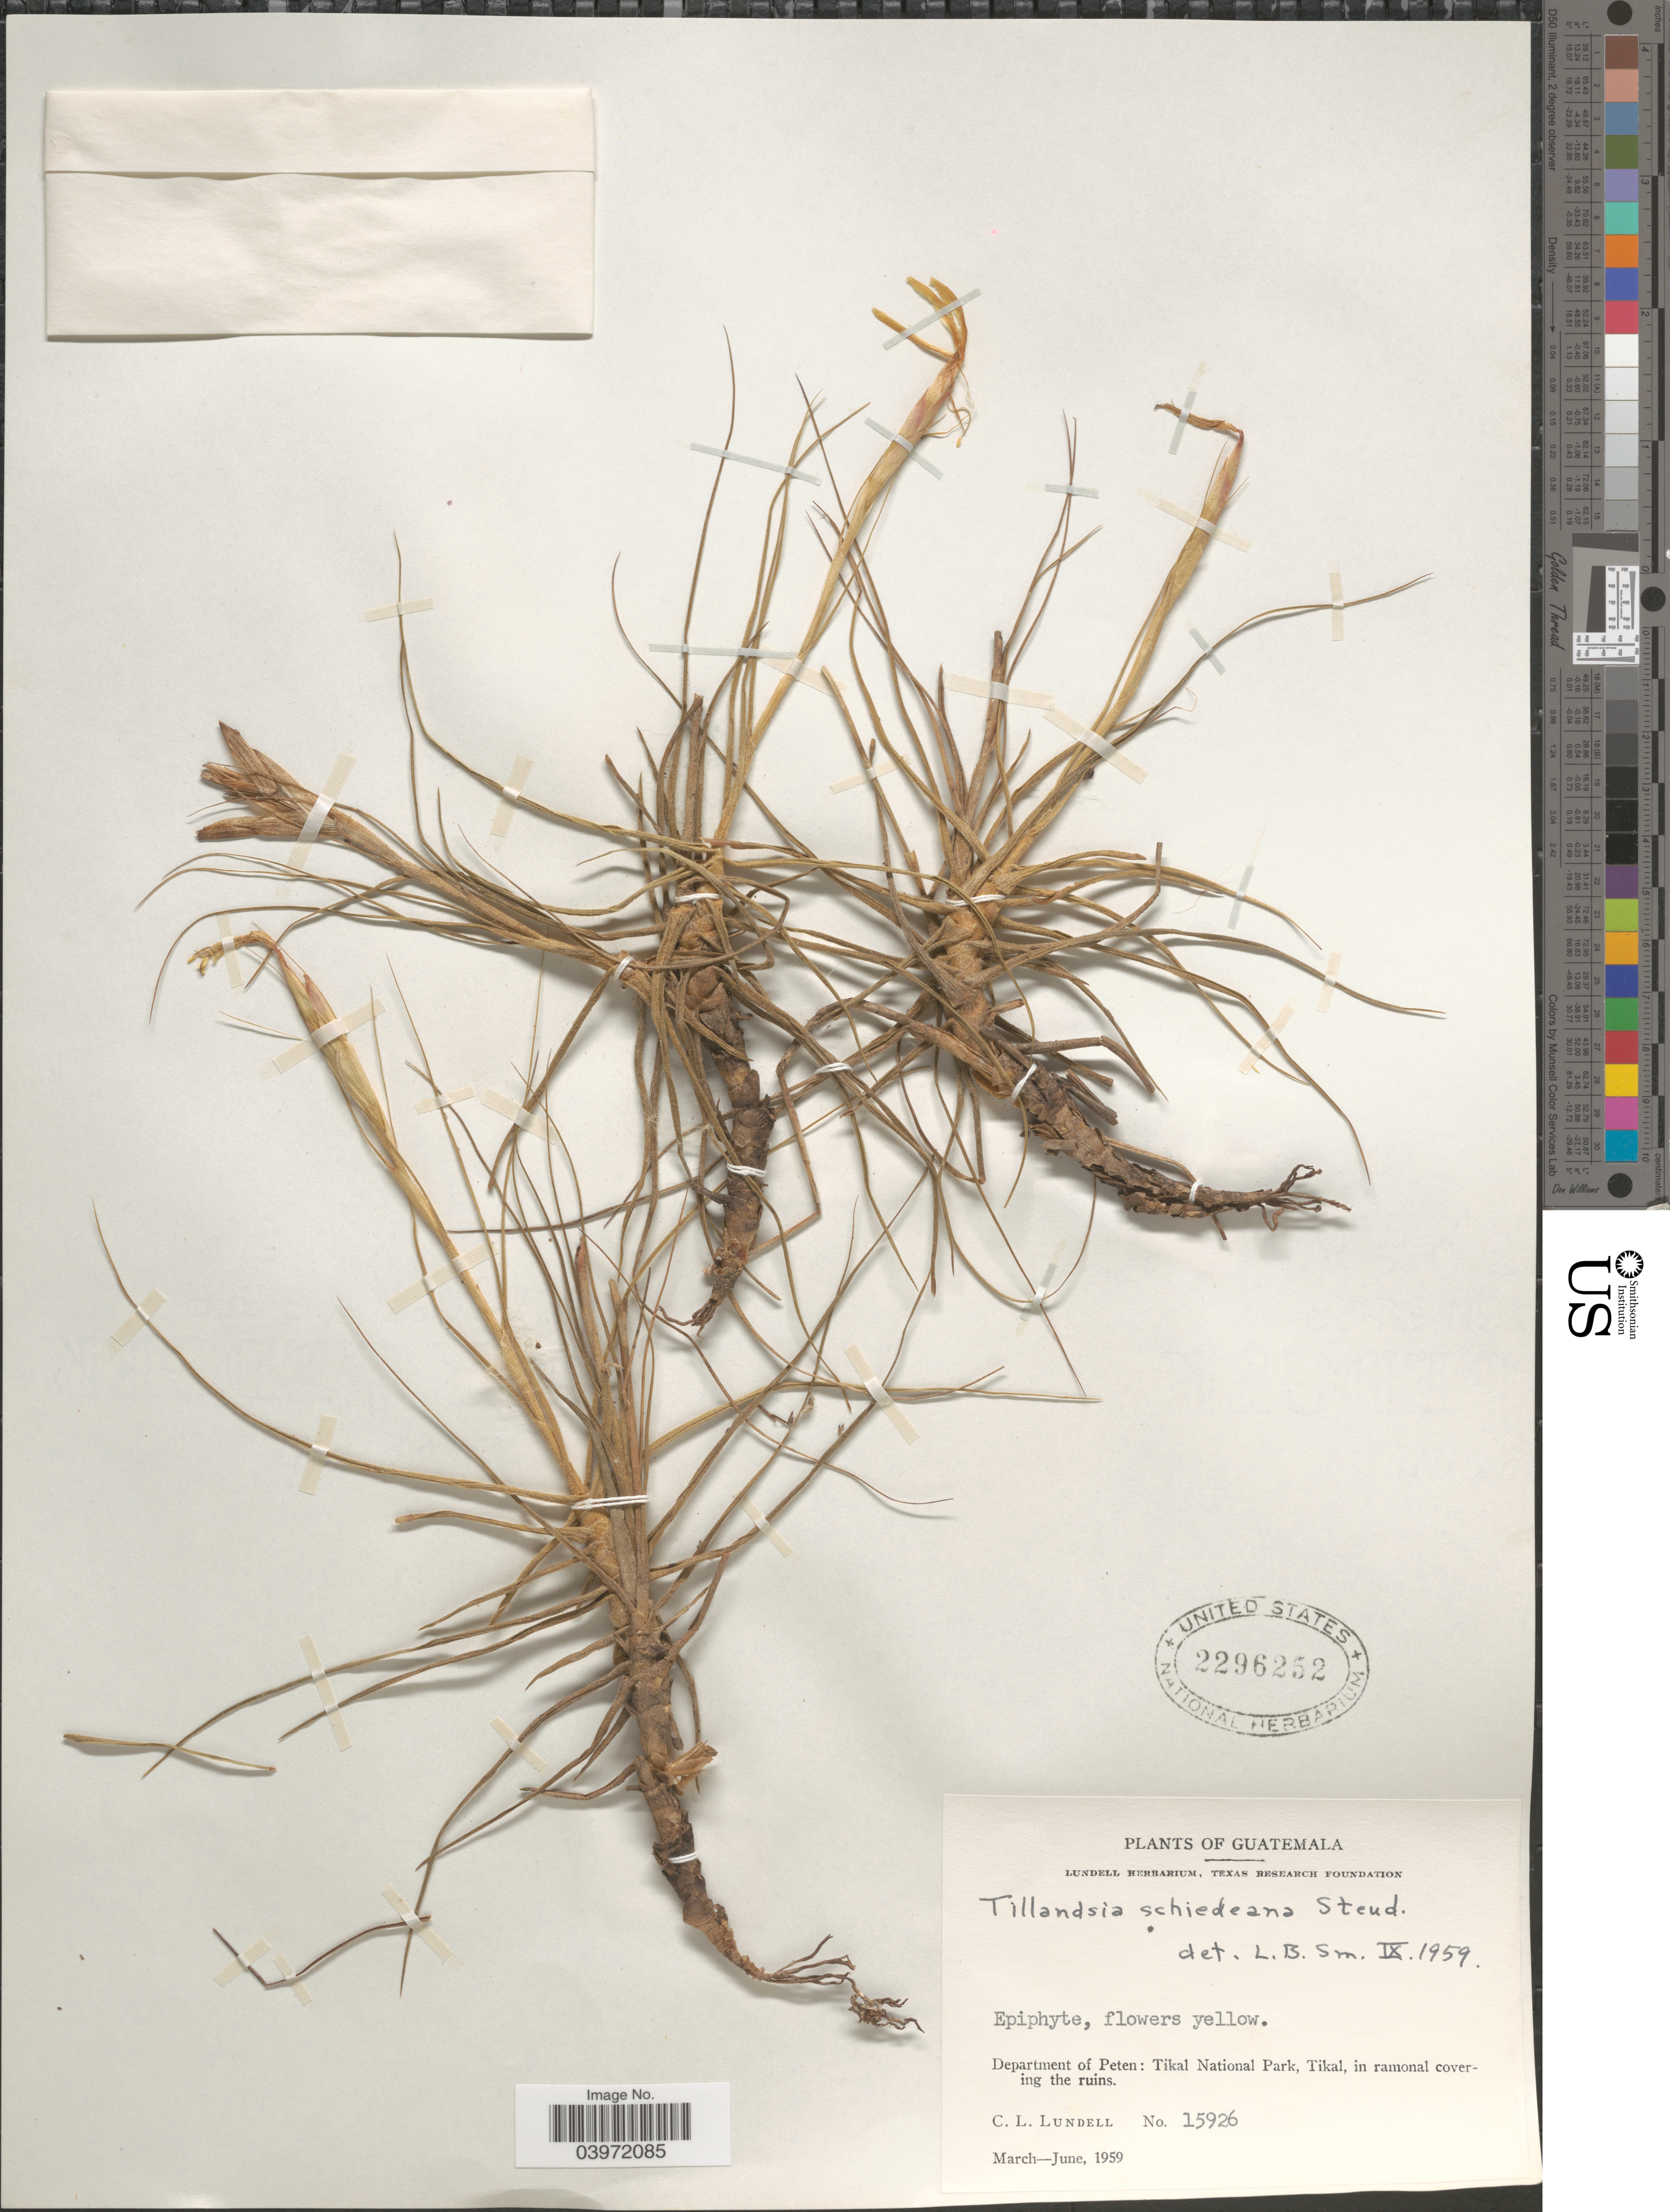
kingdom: Plantae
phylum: Tracheophyta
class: Liliopsida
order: Poales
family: Bromeliaceae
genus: Tillandsia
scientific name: Tillandsia schiedeana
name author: Steud.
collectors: C. L. Lundell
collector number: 15926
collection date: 1959-03/1959-06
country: Guatemala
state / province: El Peten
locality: Department of Peten: Tikal National Park, Tikal.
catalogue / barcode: US 2296252